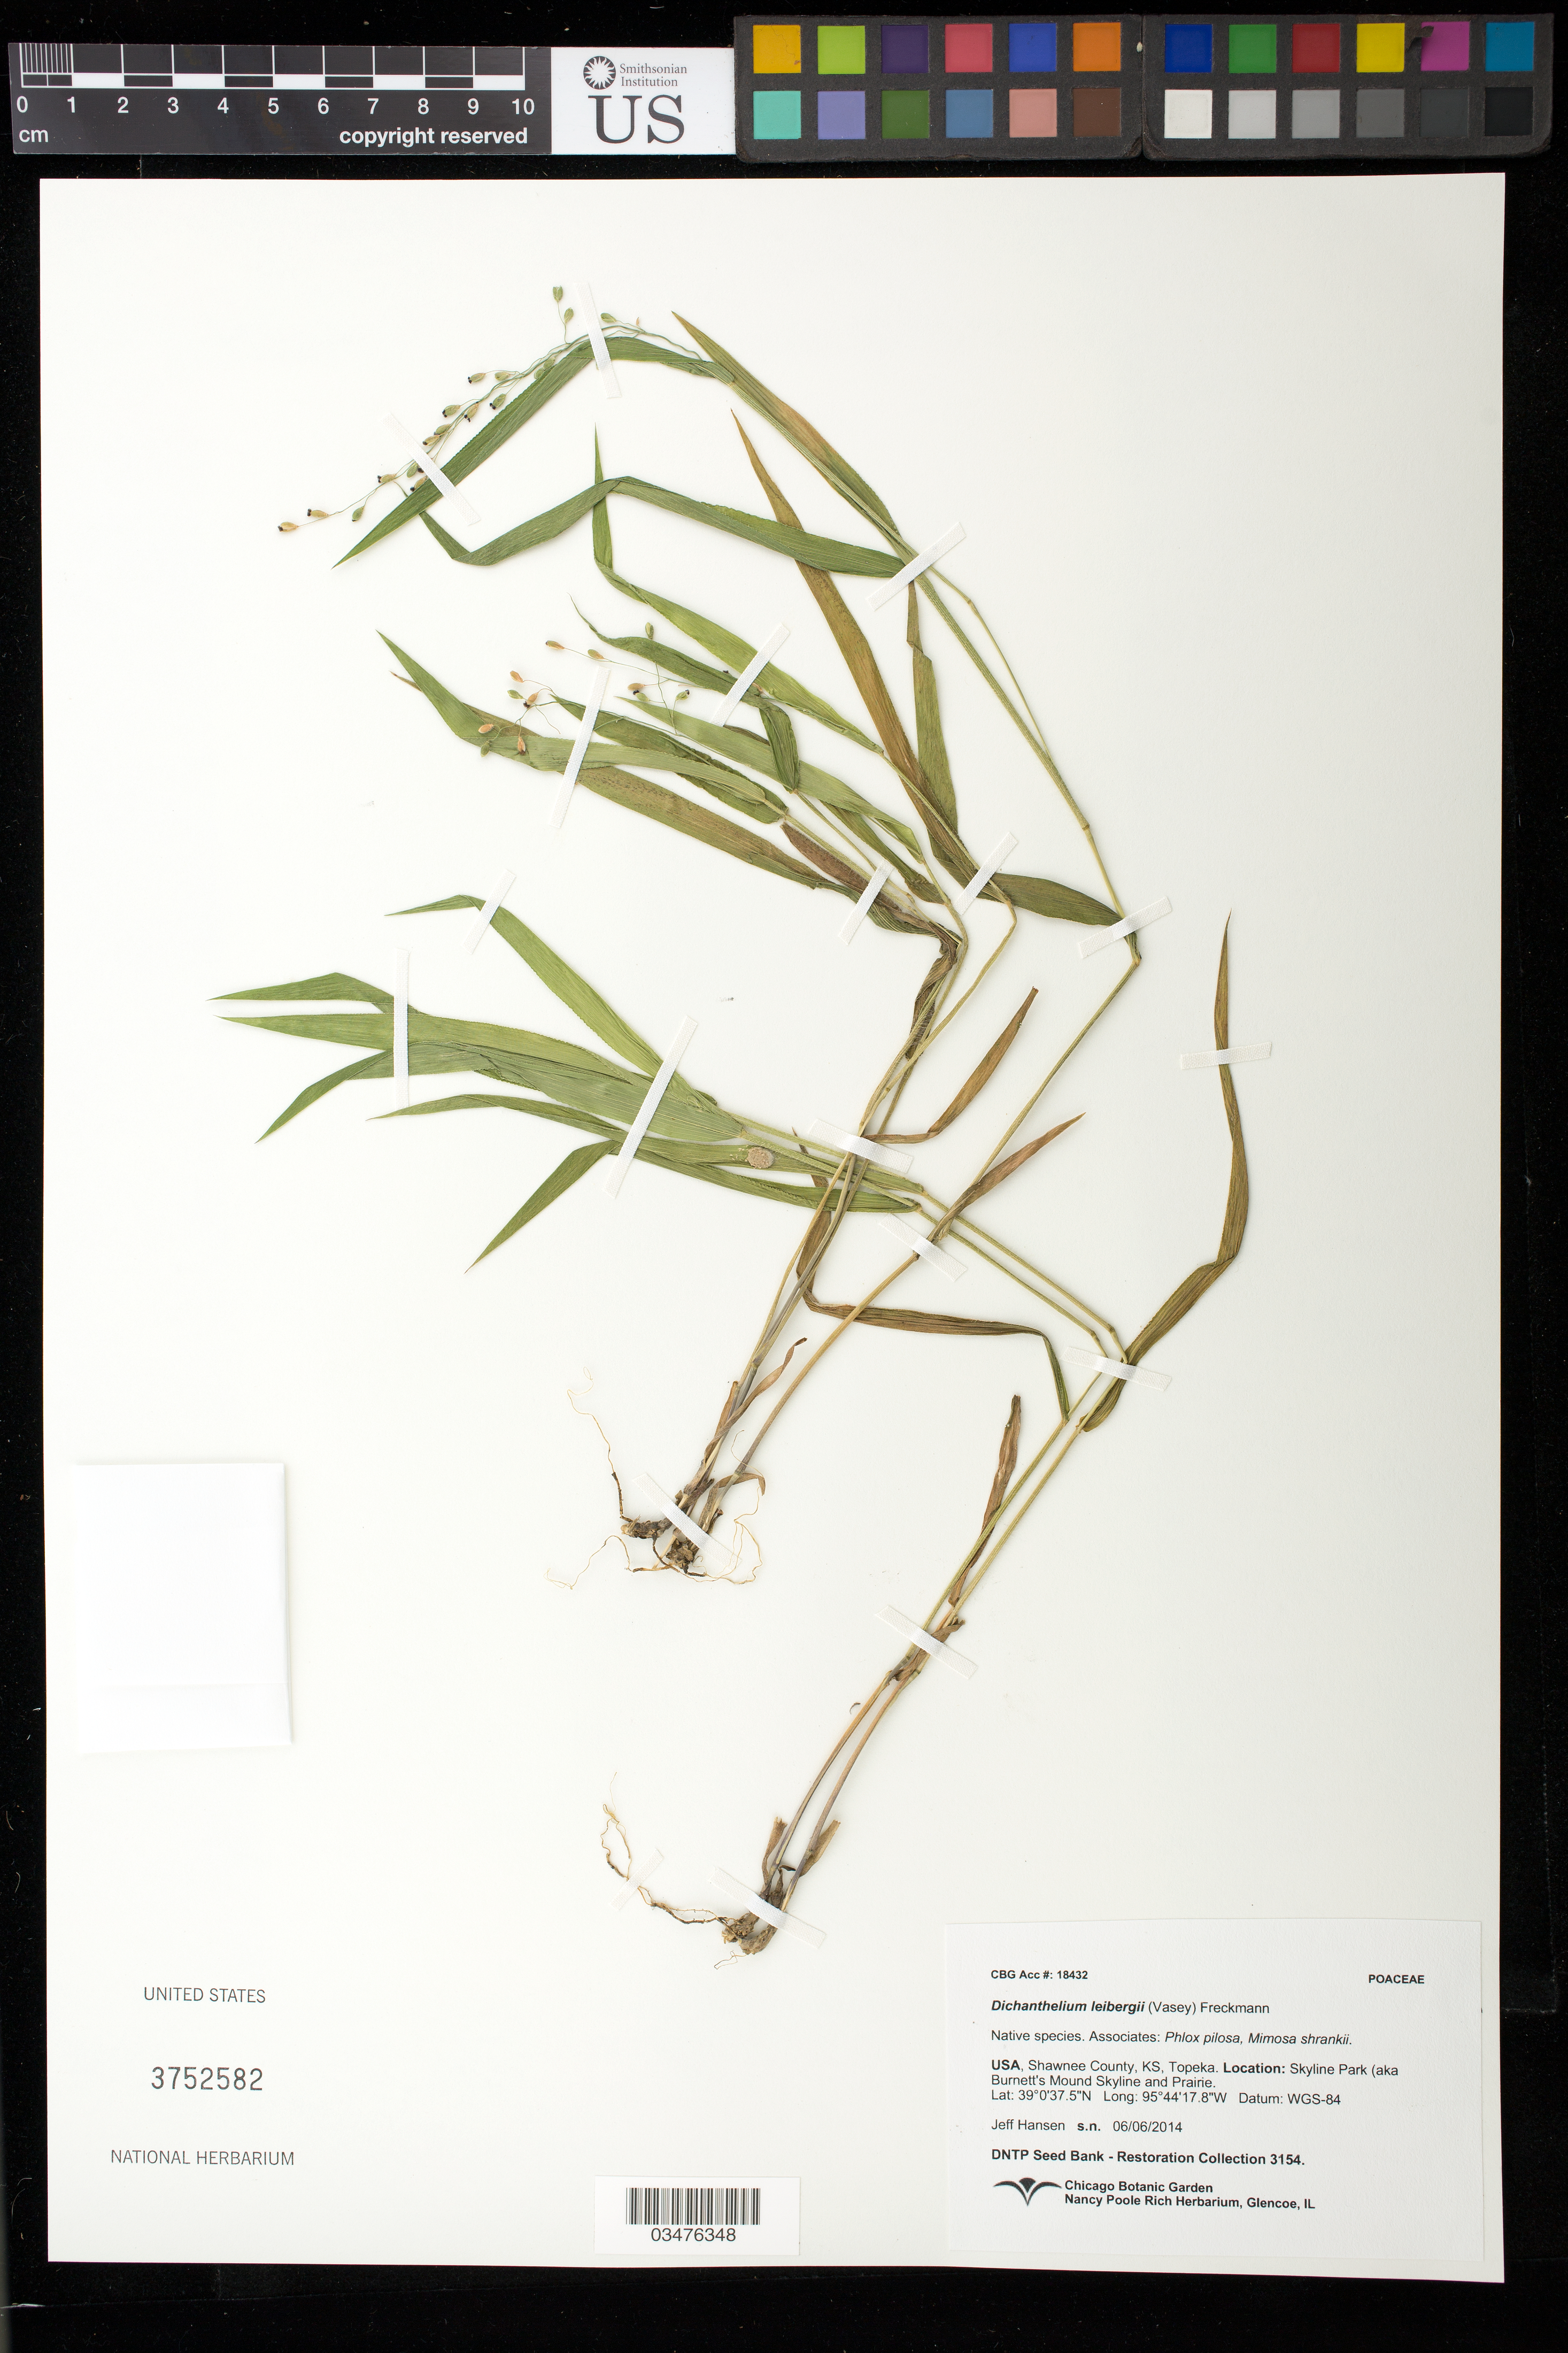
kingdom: Plantae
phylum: Tracheophyta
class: Liliopsida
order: Poales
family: Poaceae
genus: Dichanthelium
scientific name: Dichanthelium leibergii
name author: (Vasey) Gould & C.A. Clark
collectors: J. Hansen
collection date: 2014-06-06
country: United States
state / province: Kansas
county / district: Shawnee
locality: Topeka. Skyline Park aka Burnett's Mound Skyline and Prairie.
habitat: With Phlox pilosa, Mimosa shrankii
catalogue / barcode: US 3752582